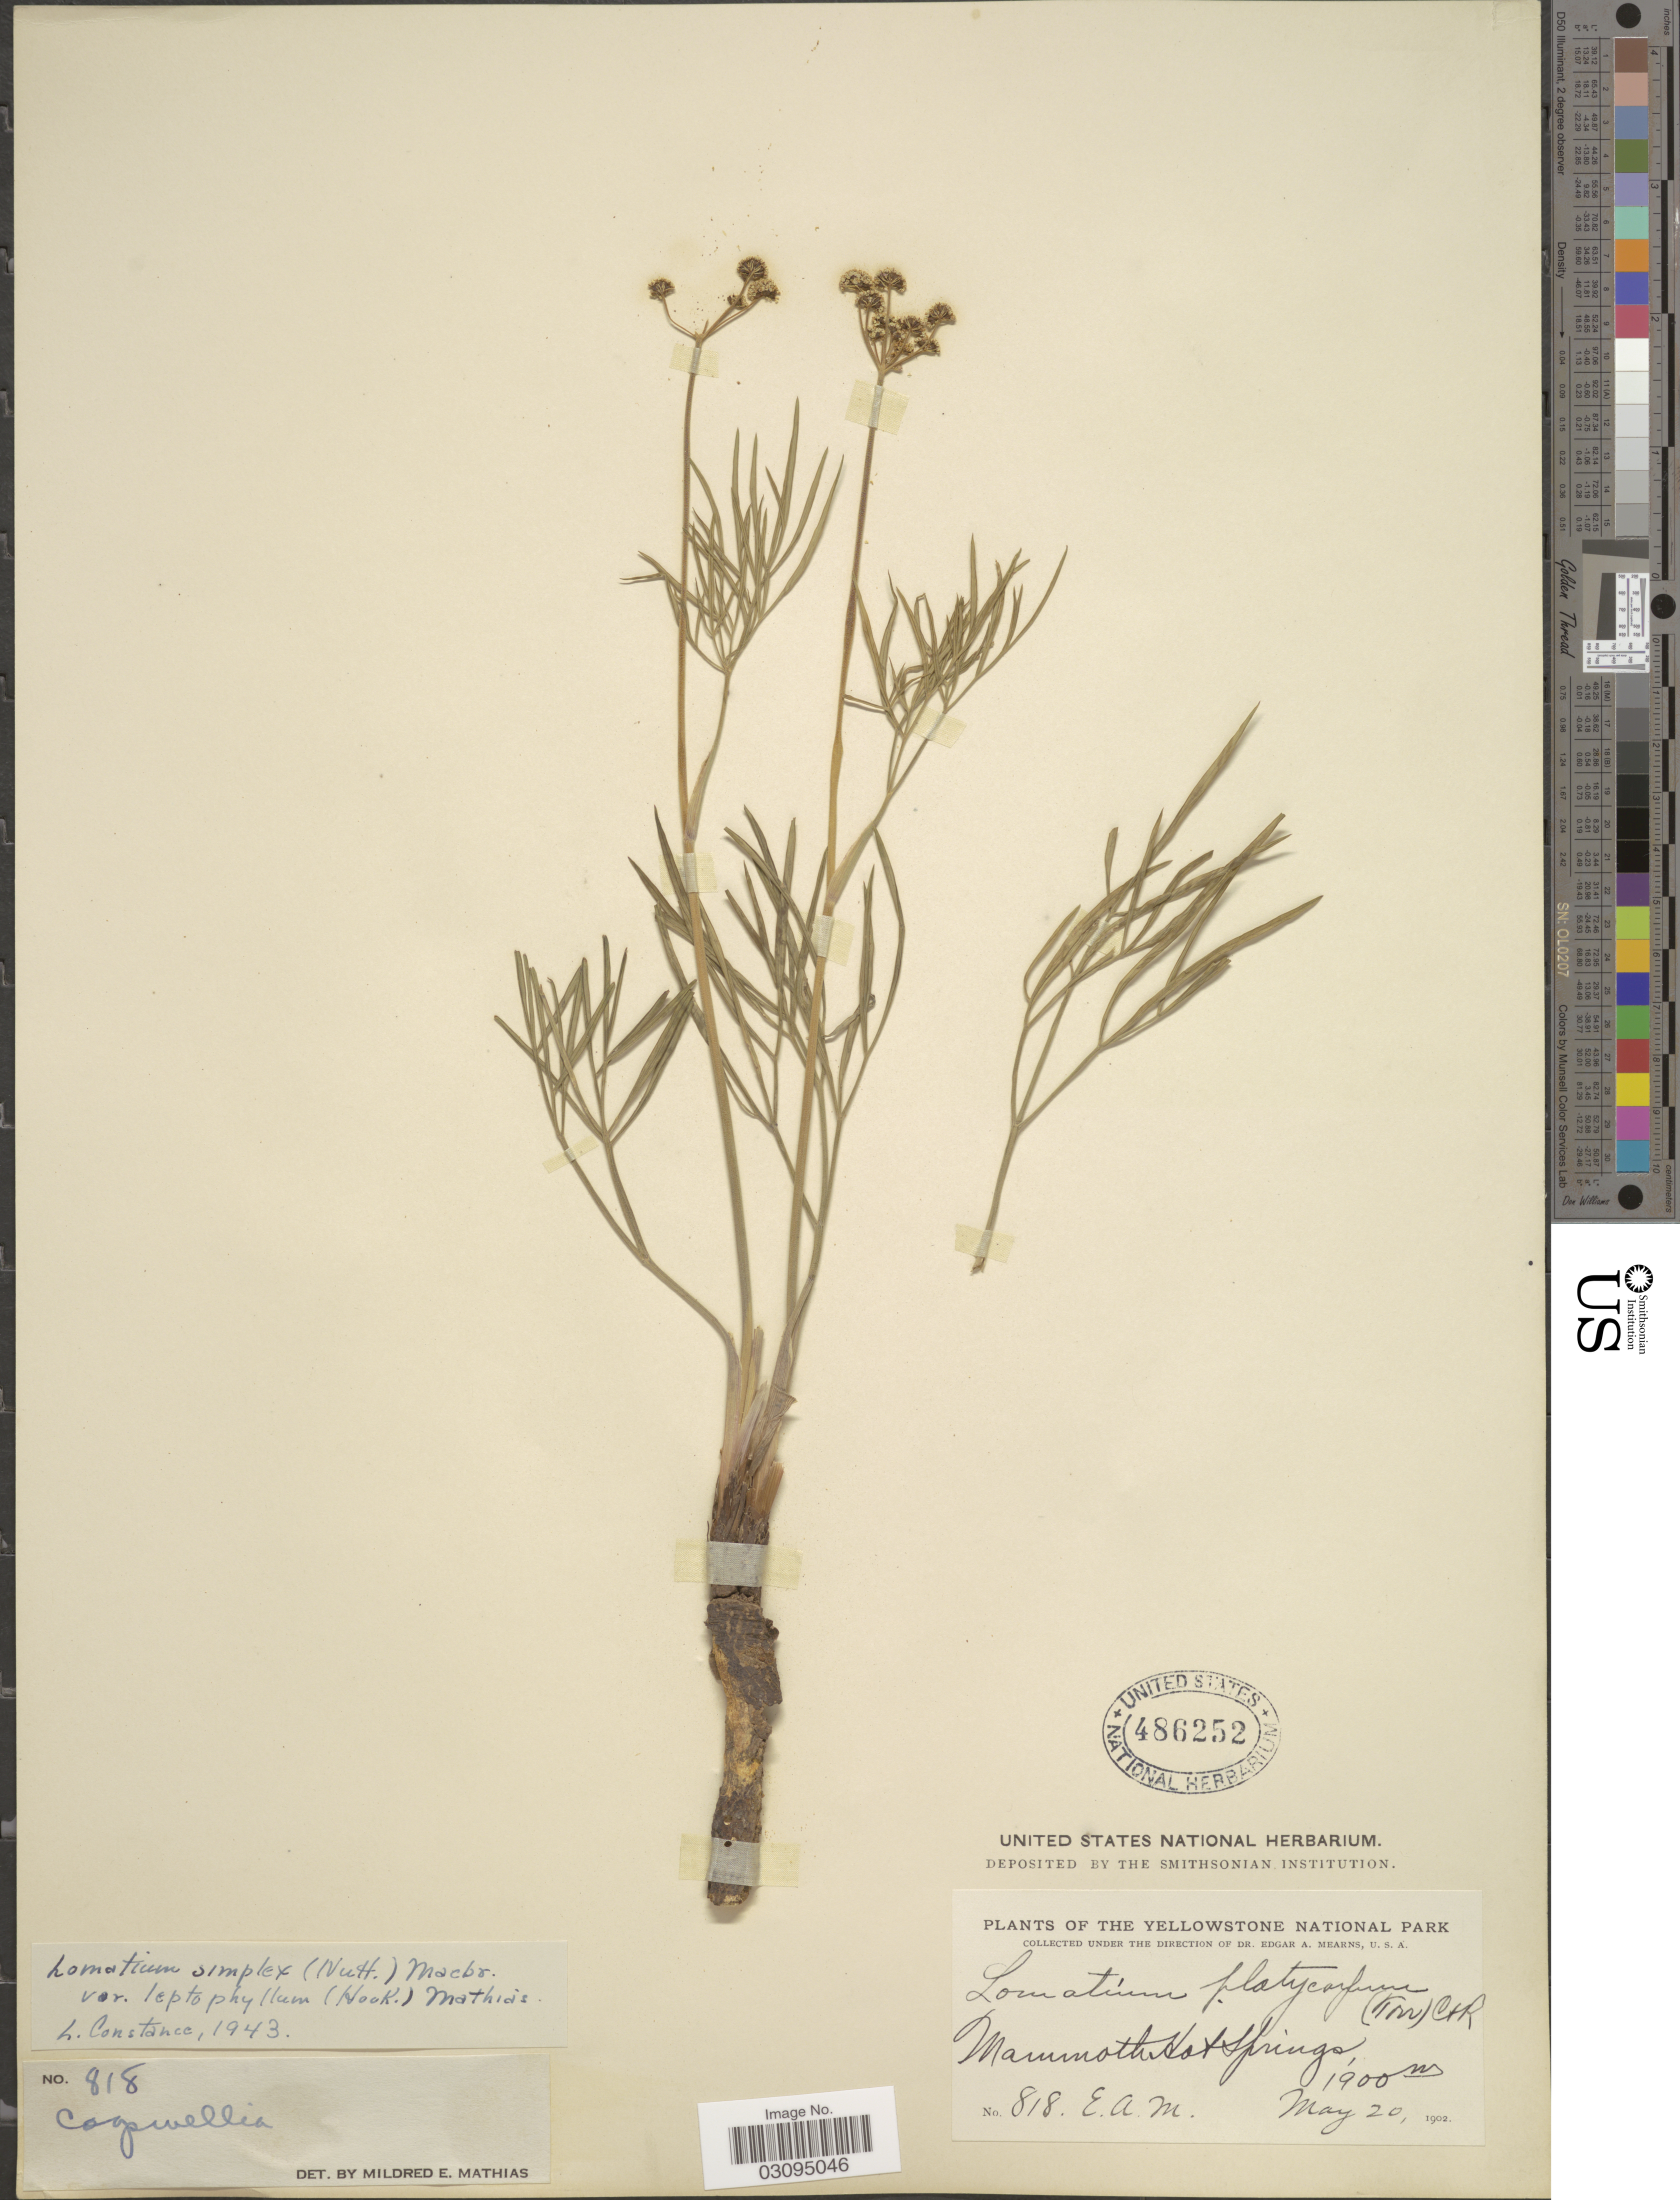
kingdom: Plantae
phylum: Tracheophyta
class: Magnoliopsida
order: Apiales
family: Apiaceae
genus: Lomatium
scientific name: Lomatium simplex var. leptophyllum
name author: (Hook.) Mathias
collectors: E. A. Mearns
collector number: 818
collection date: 1902-05-20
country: United States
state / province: Wyoming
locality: The Yellowstone National Park, Mammoth Hot Springs.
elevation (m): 1900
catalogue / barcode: US 486252